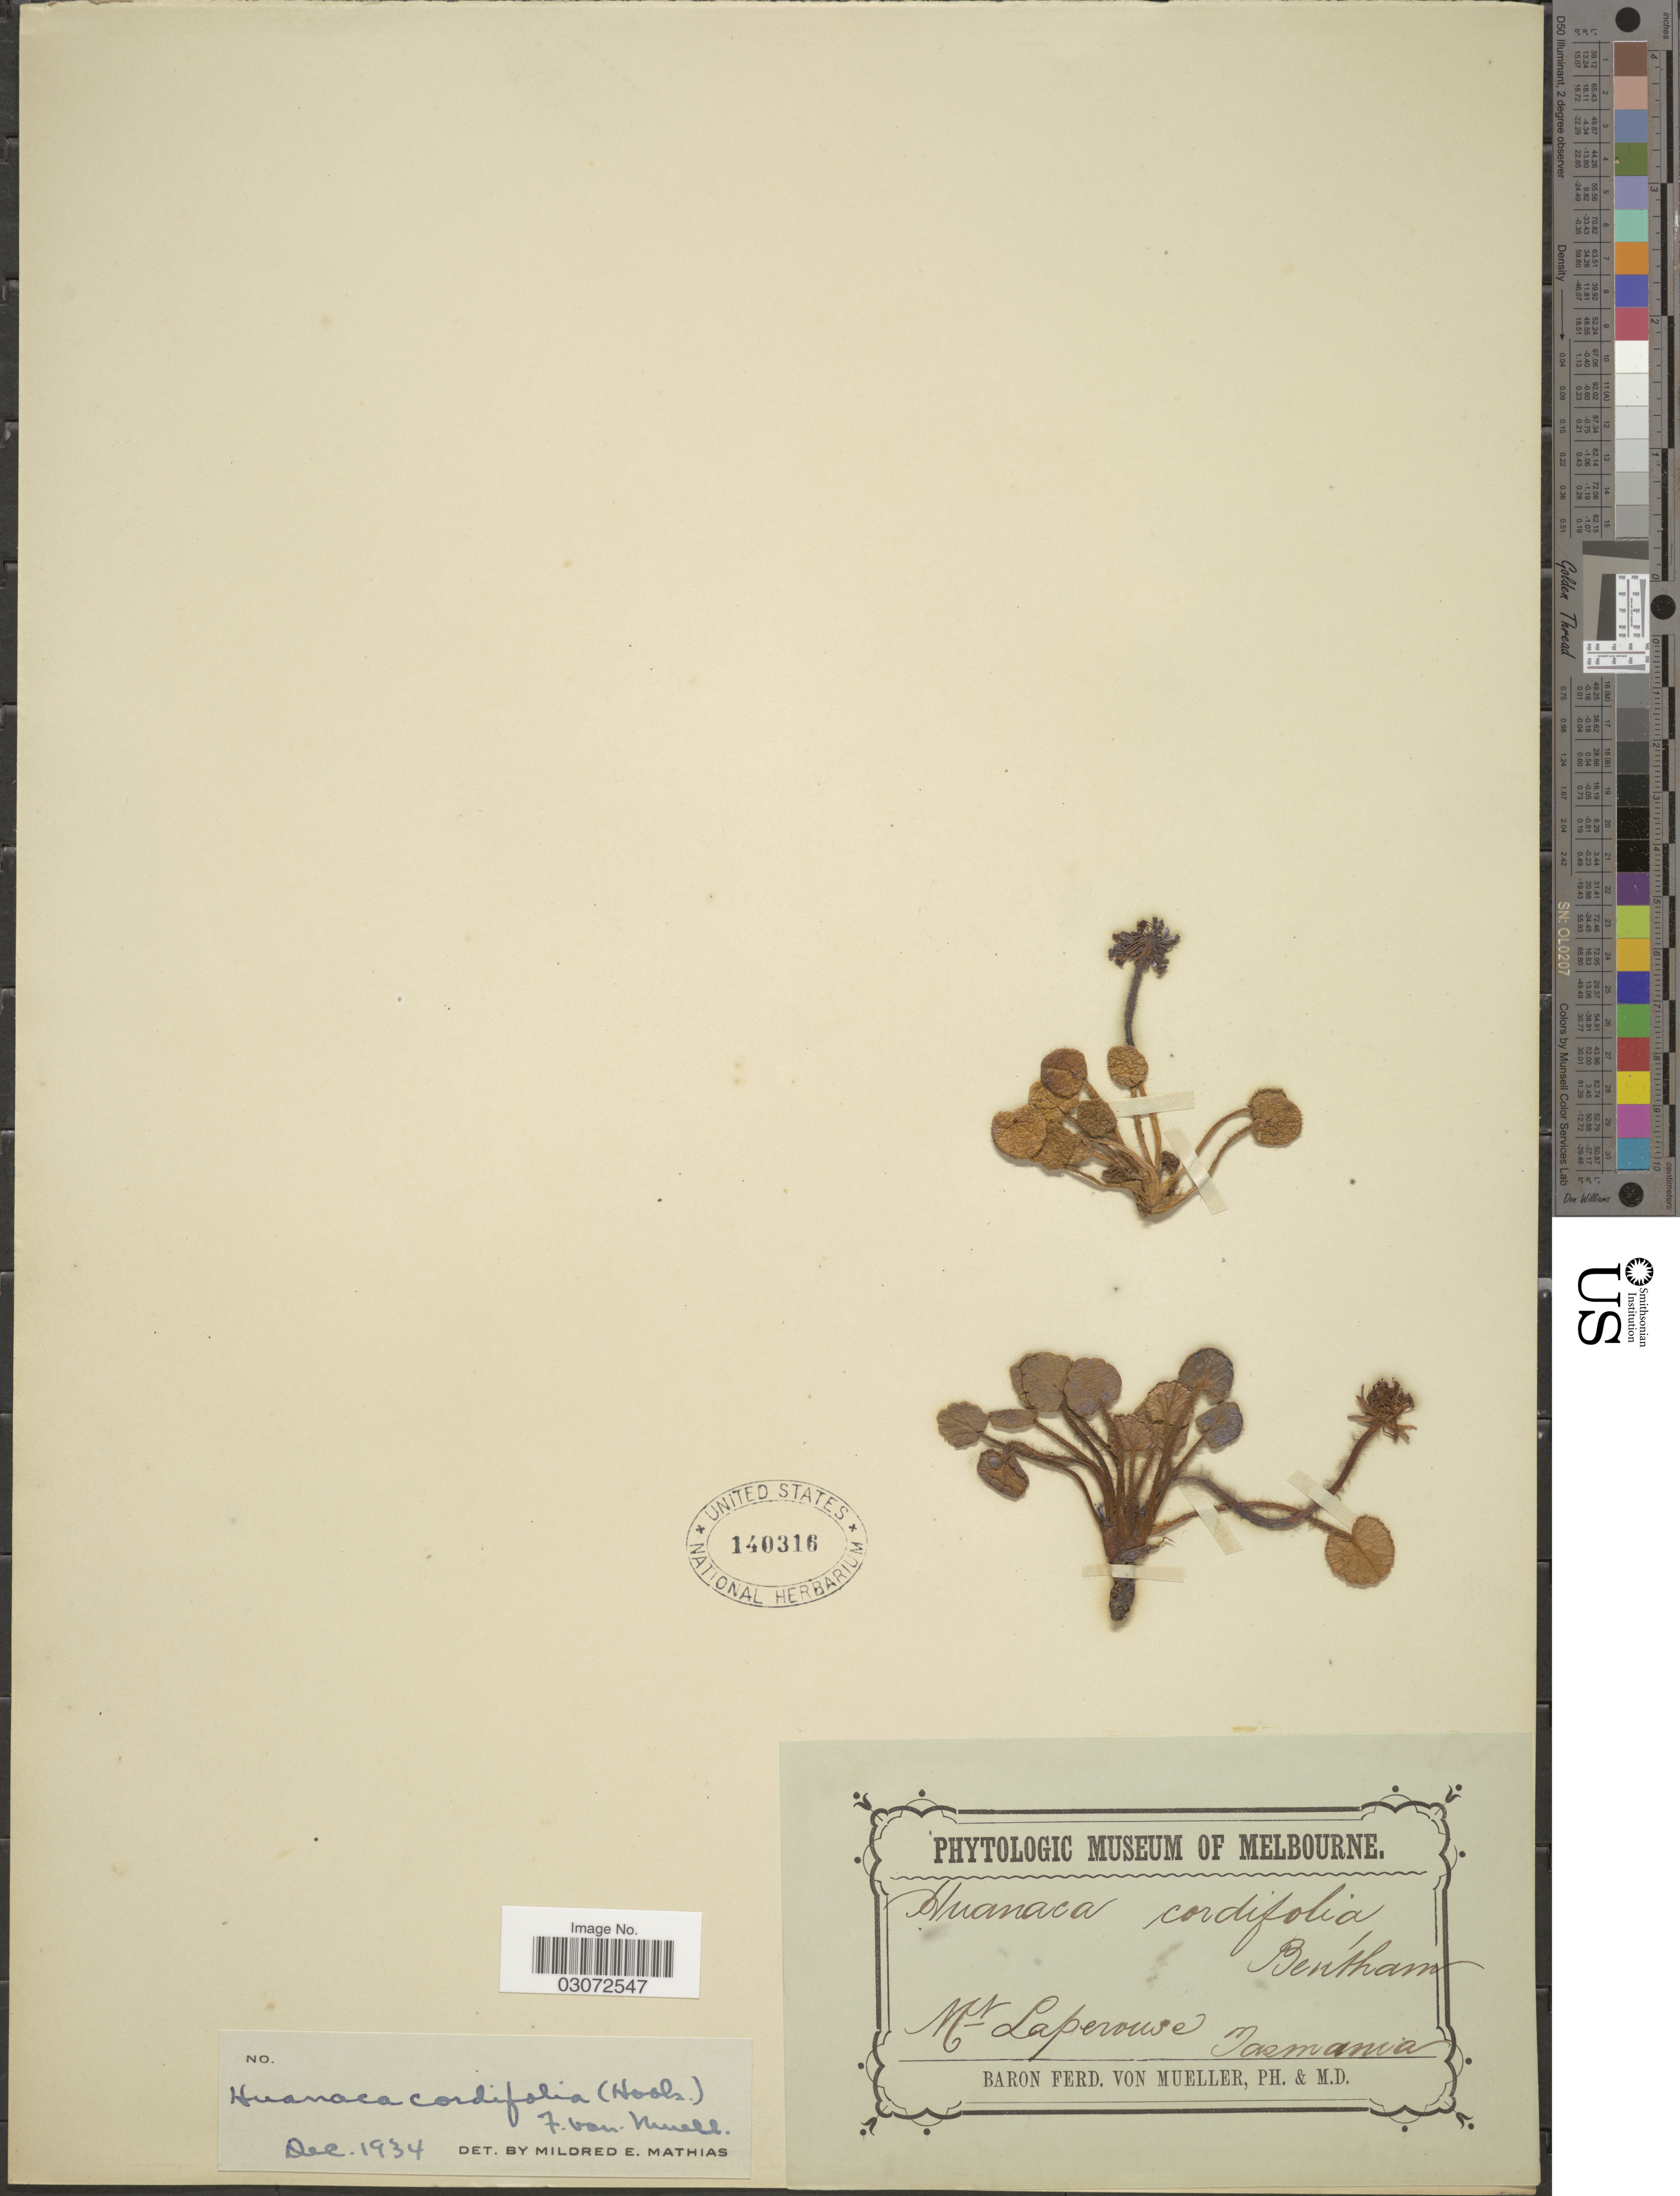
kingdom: Plantae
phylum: Tracheophyta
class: Magnoliopsida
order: Apiales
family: Apiaceae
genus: Diplaspis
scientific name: Diplaspis cordifolia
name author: (Hook. f.) Hook. f.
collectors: B. von Mueller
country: Australia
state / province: Tasmania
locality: Mt. Laperouse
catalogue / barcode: US 140316